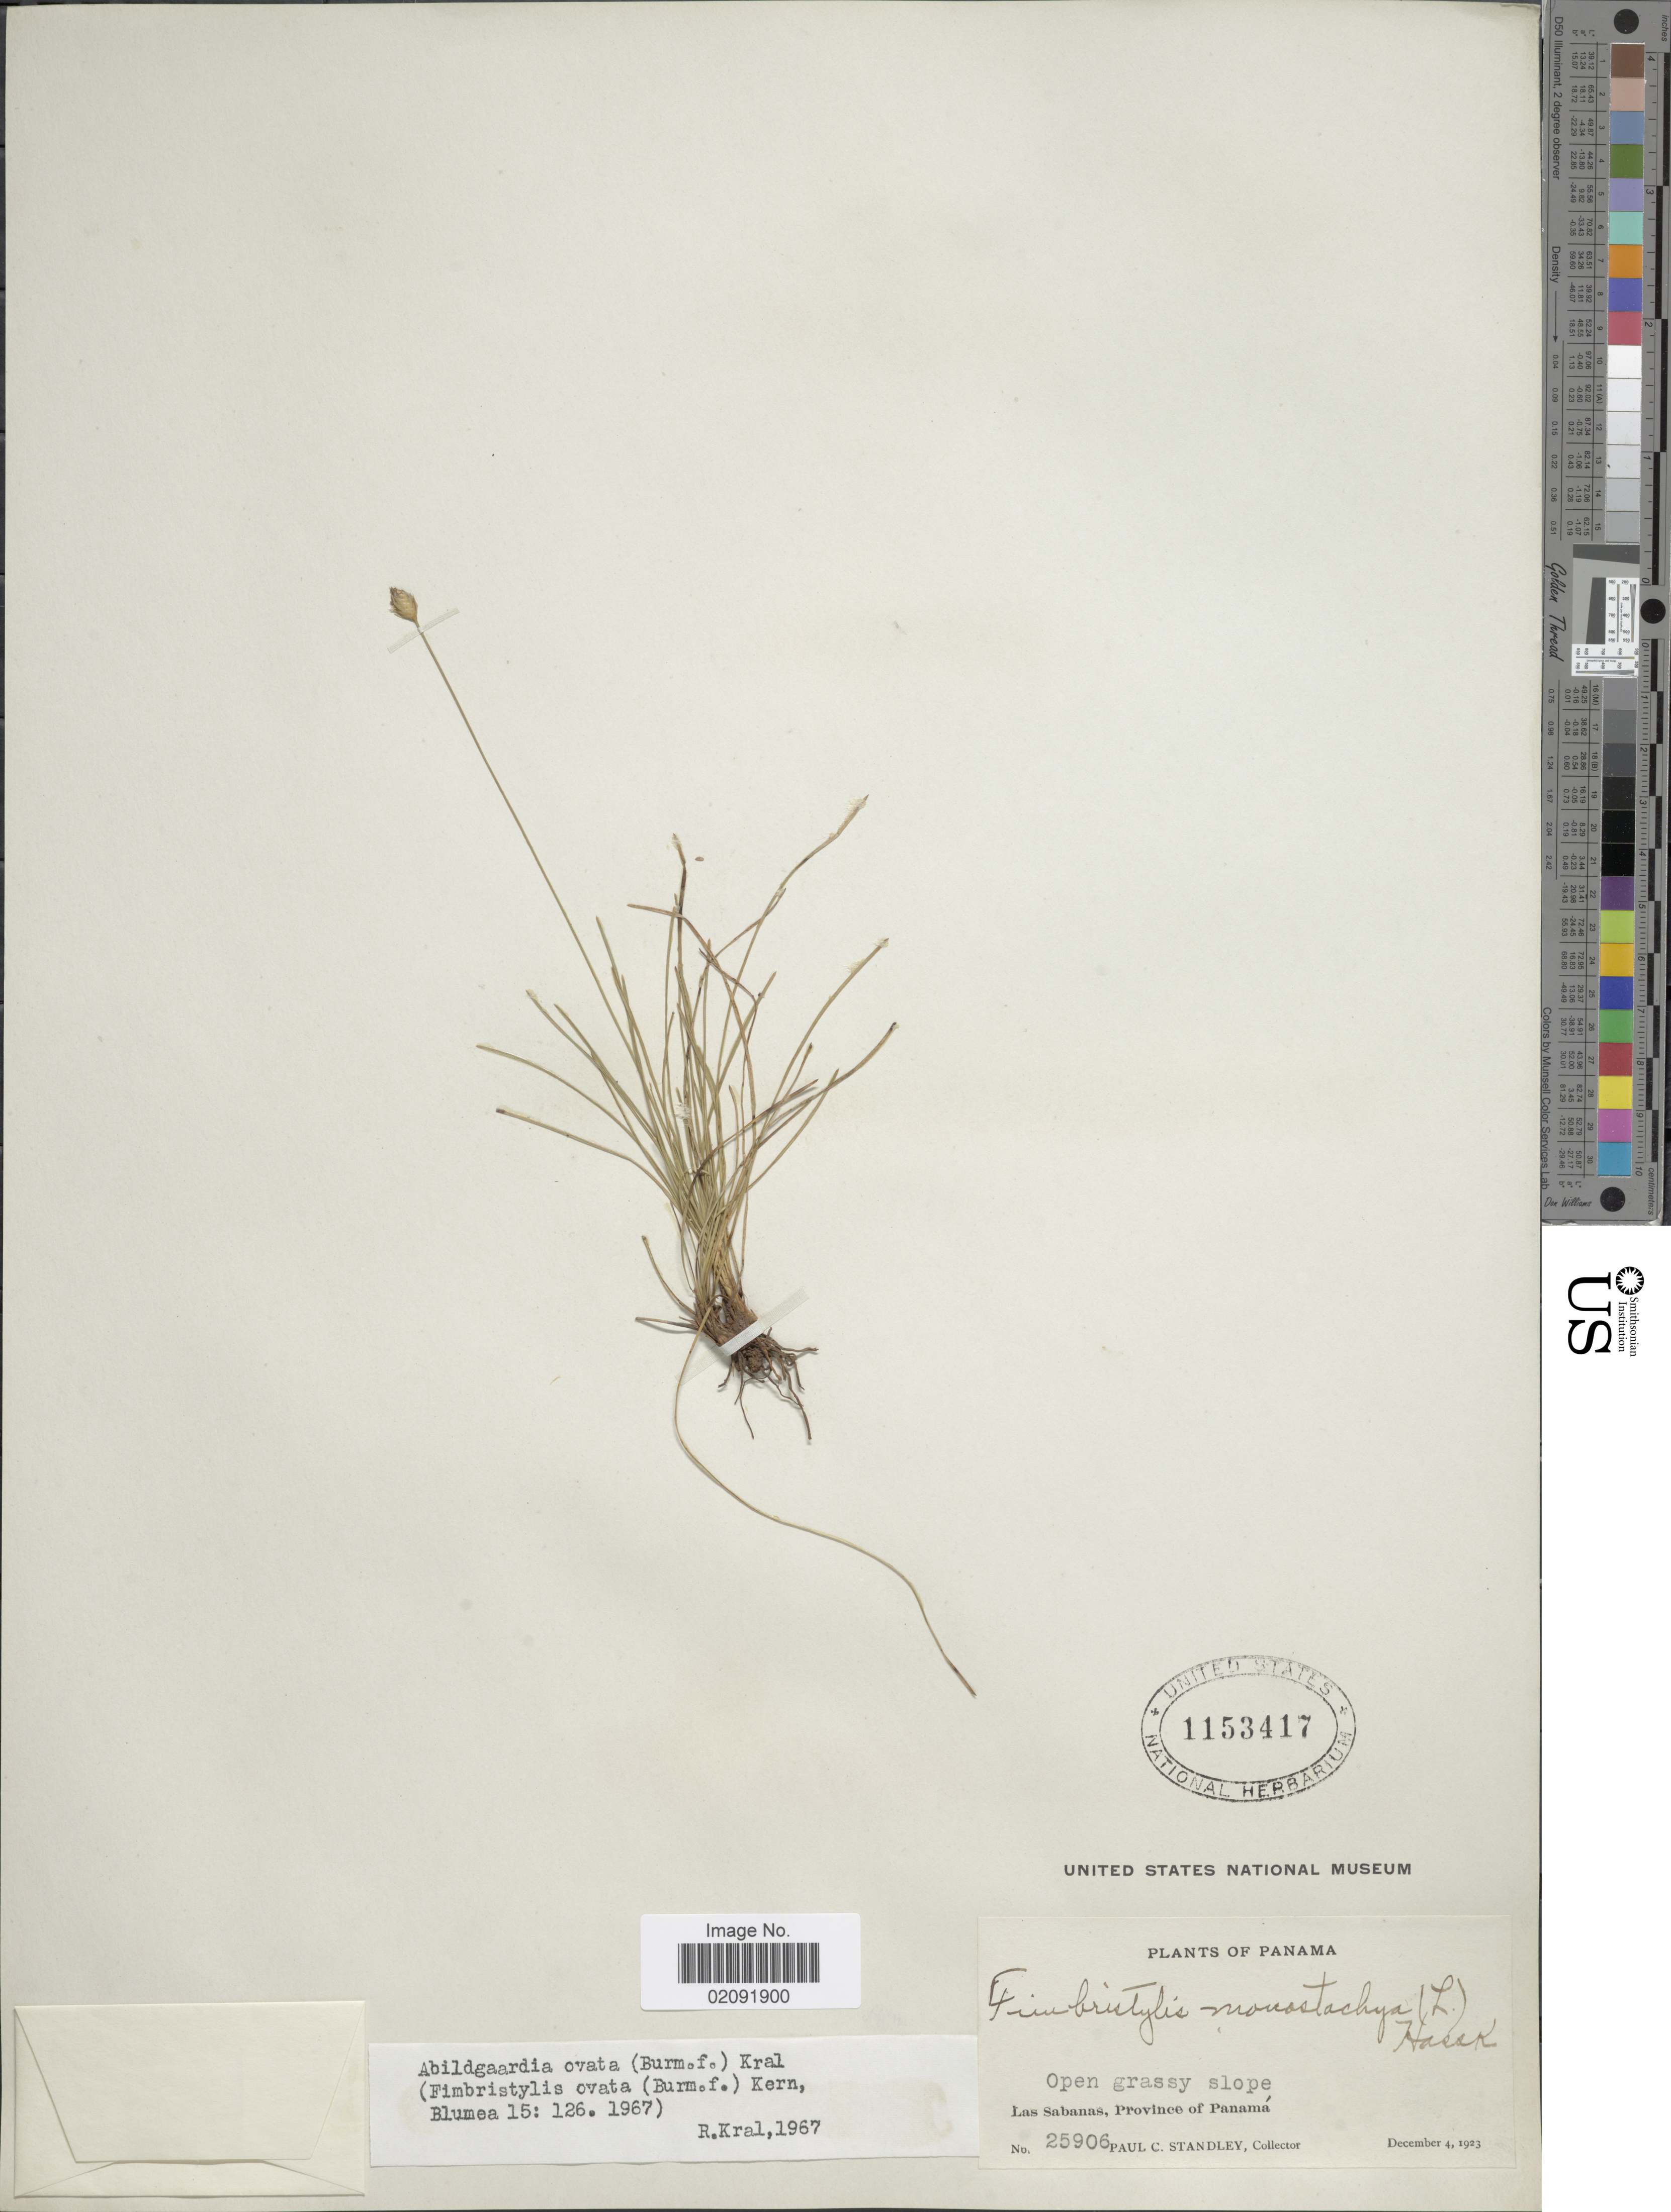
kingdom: Plantae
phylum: Tracheophyta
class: Liliopsida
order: Poales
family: Cyperaceae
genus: Abildgaardia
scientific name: Abildgaardia ovata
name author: (Burm. f.) Kral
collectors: P. C. Standley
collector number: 25906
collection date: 1923-12-04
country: Panama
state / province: Panamá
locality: Las Sabanas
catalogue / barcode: US 1153417